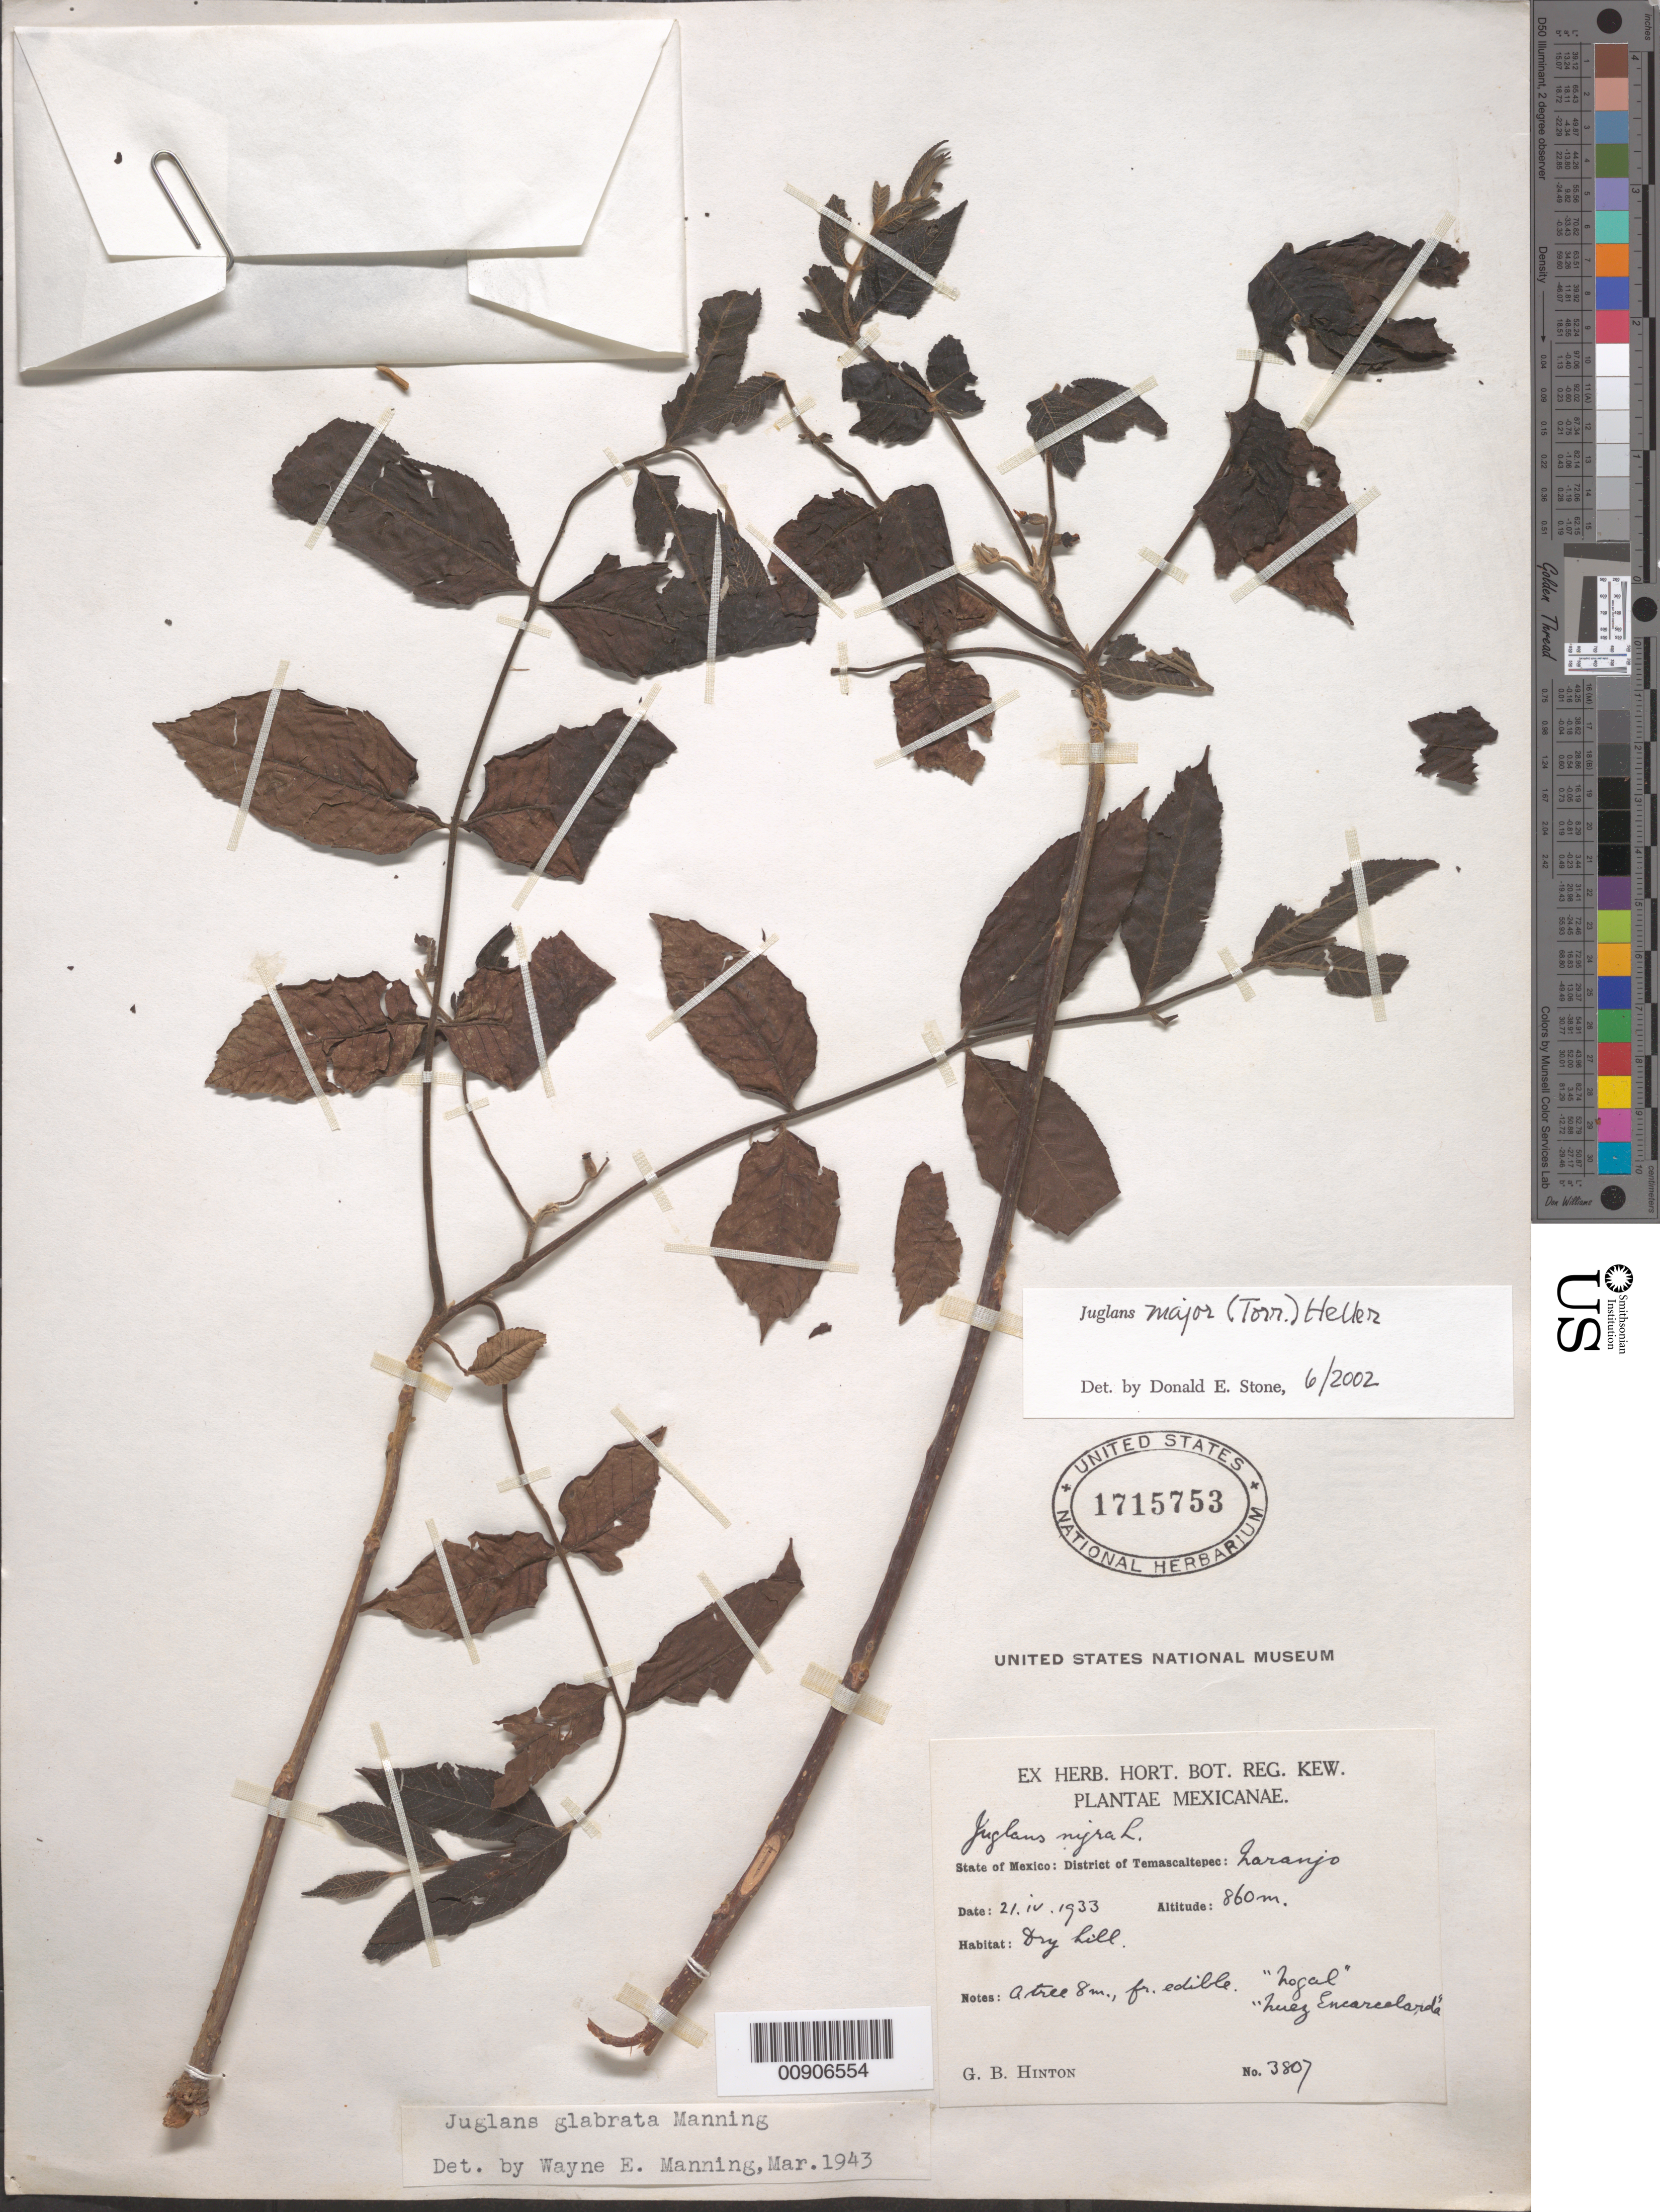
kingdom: Plantae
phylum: Tracheophyta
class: Magnoliopsida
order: Fagales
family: Juglandaceae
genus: Juglans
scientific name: Juglans major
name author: (Torr.) A. Heller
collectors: G. B. Hinton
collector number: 3807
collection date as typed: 21 Apr 1933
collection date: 1933-04-21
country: Mexico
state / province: México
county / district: Temascaltepec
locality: State of Mexico: District of Temascaltepec: Naranjo.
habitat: Dry hill.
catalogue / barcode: US 1715753